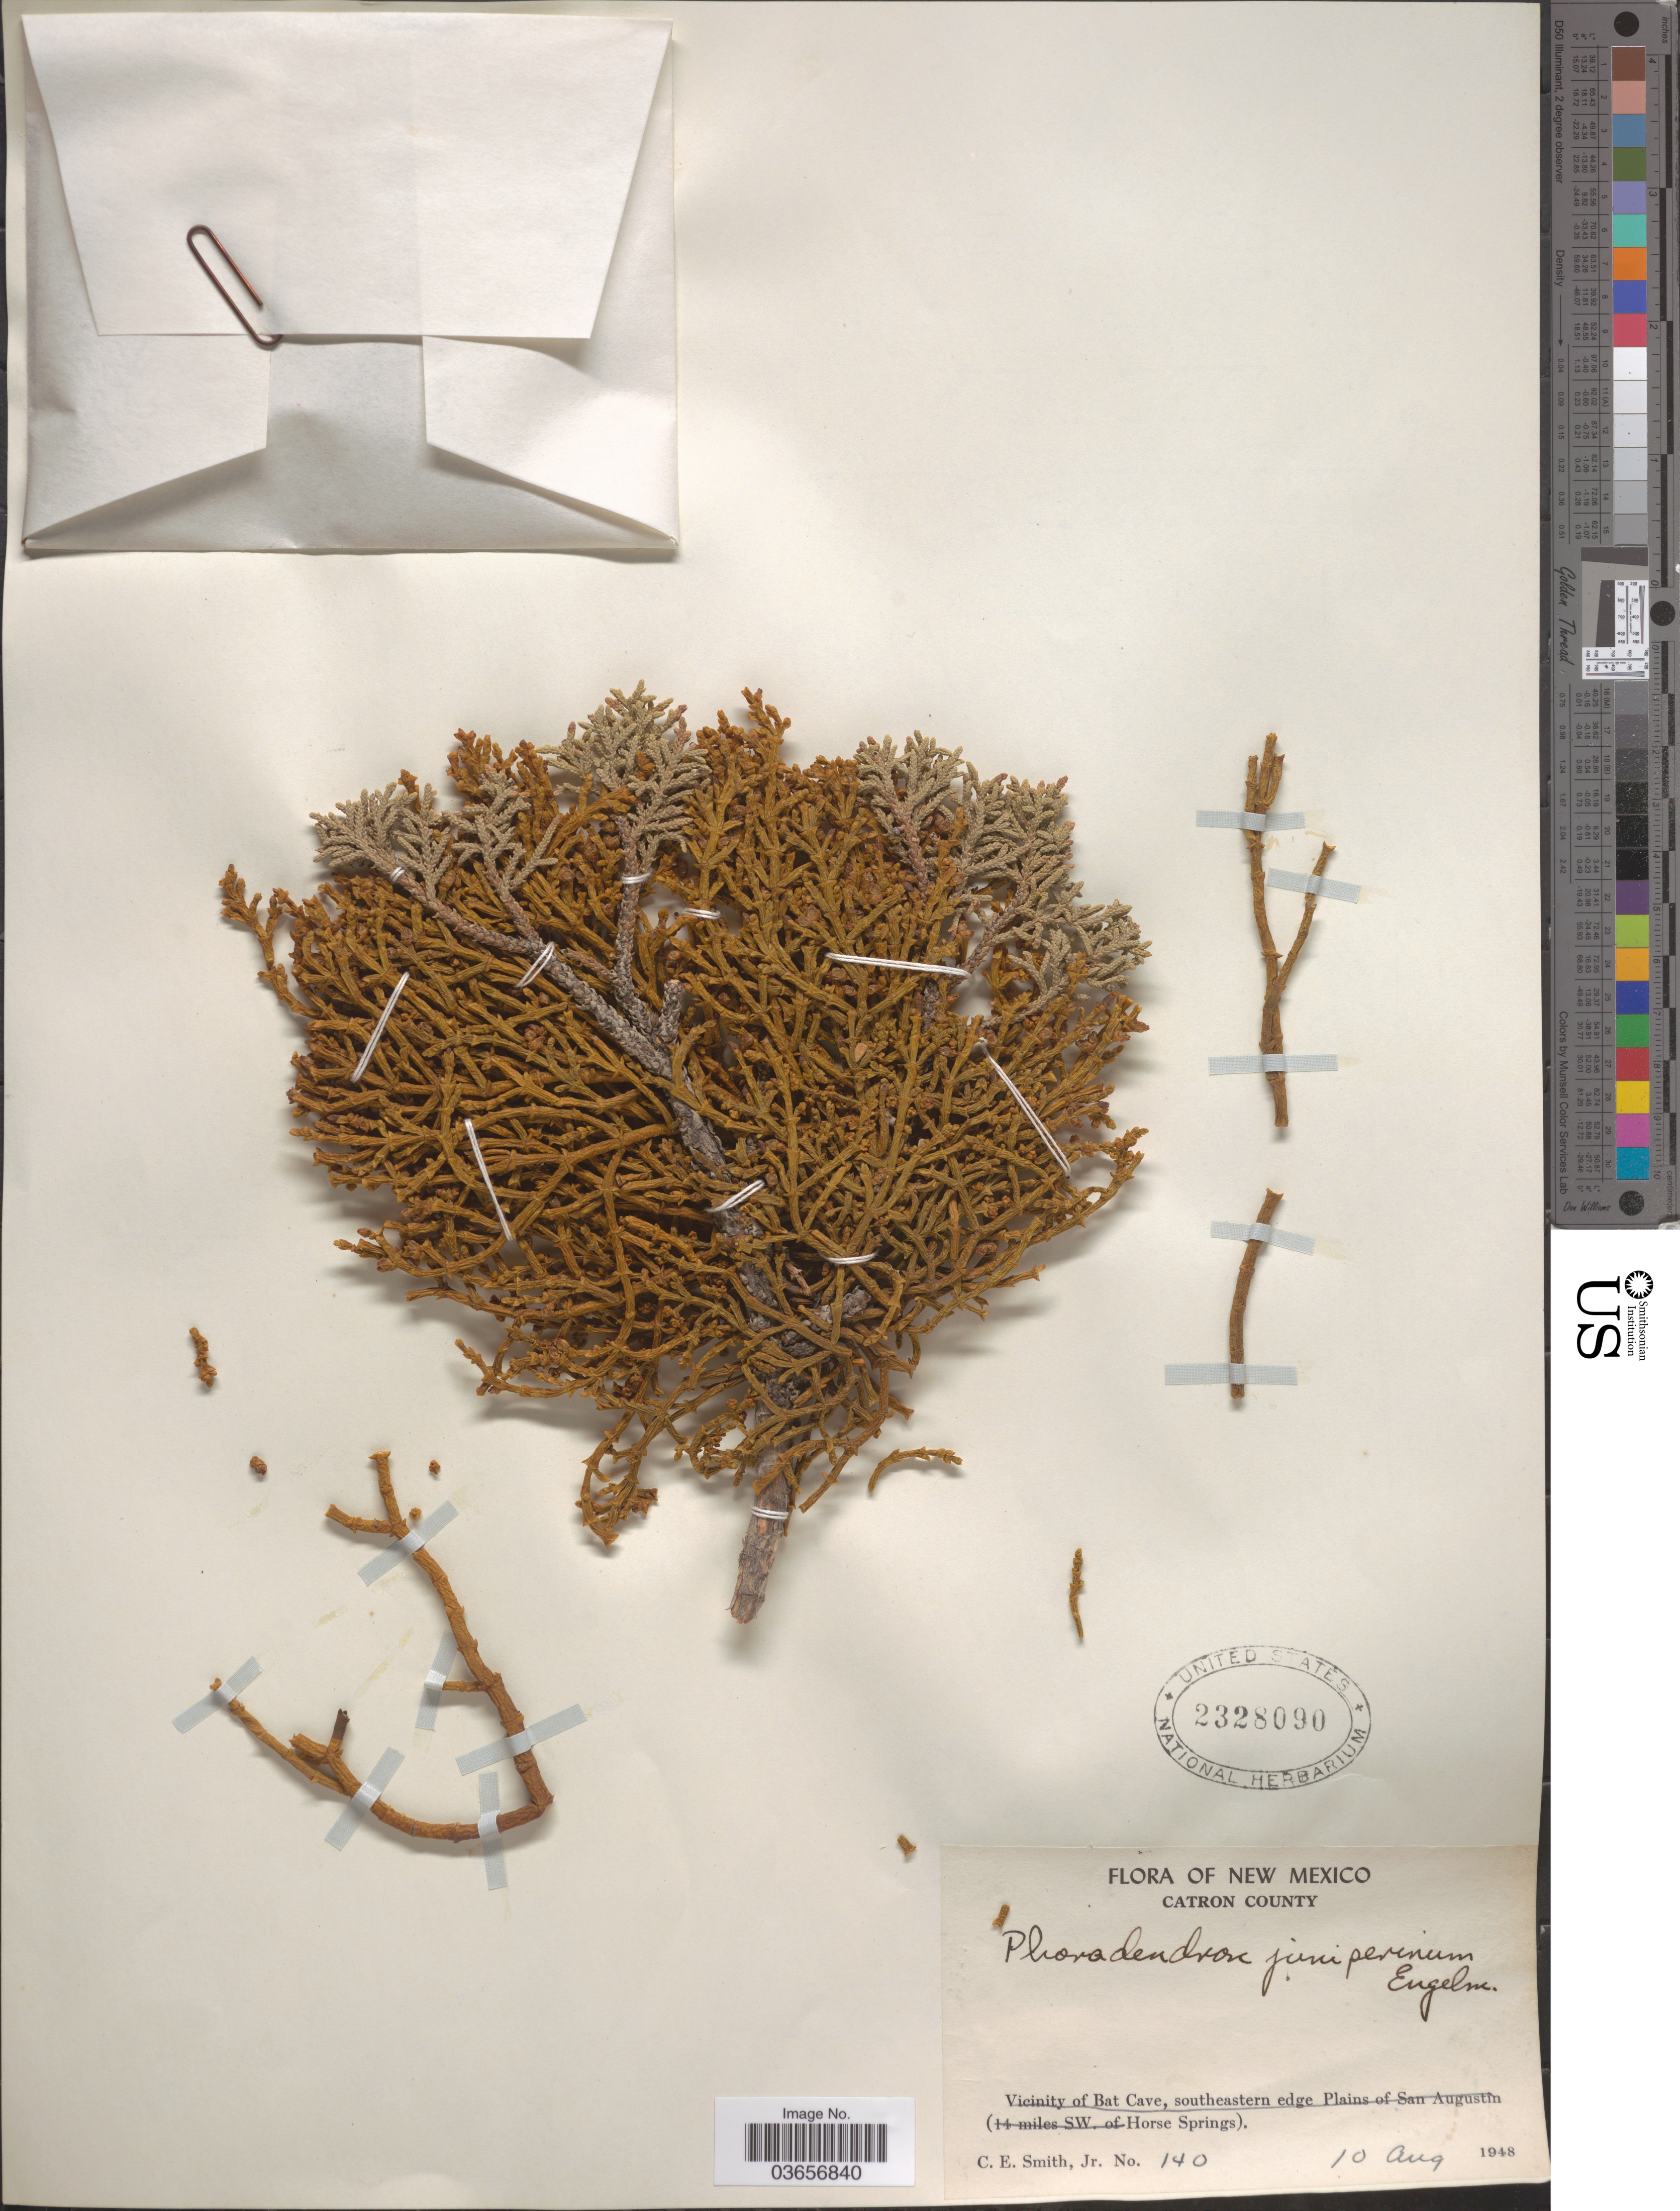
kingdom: Plantae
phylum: Tracheophyta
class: Magnoliopsida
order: Santalales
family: Viscaceae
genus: Phoradendron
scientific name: Phoradendron juniperinum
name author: Engelm. ex A. Gray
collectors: C. E. Smith Jr.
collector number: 140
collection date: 1948-08-10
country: United States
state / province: New Mexico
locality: Catron County. Horse Springs.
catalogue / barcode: US 2328090